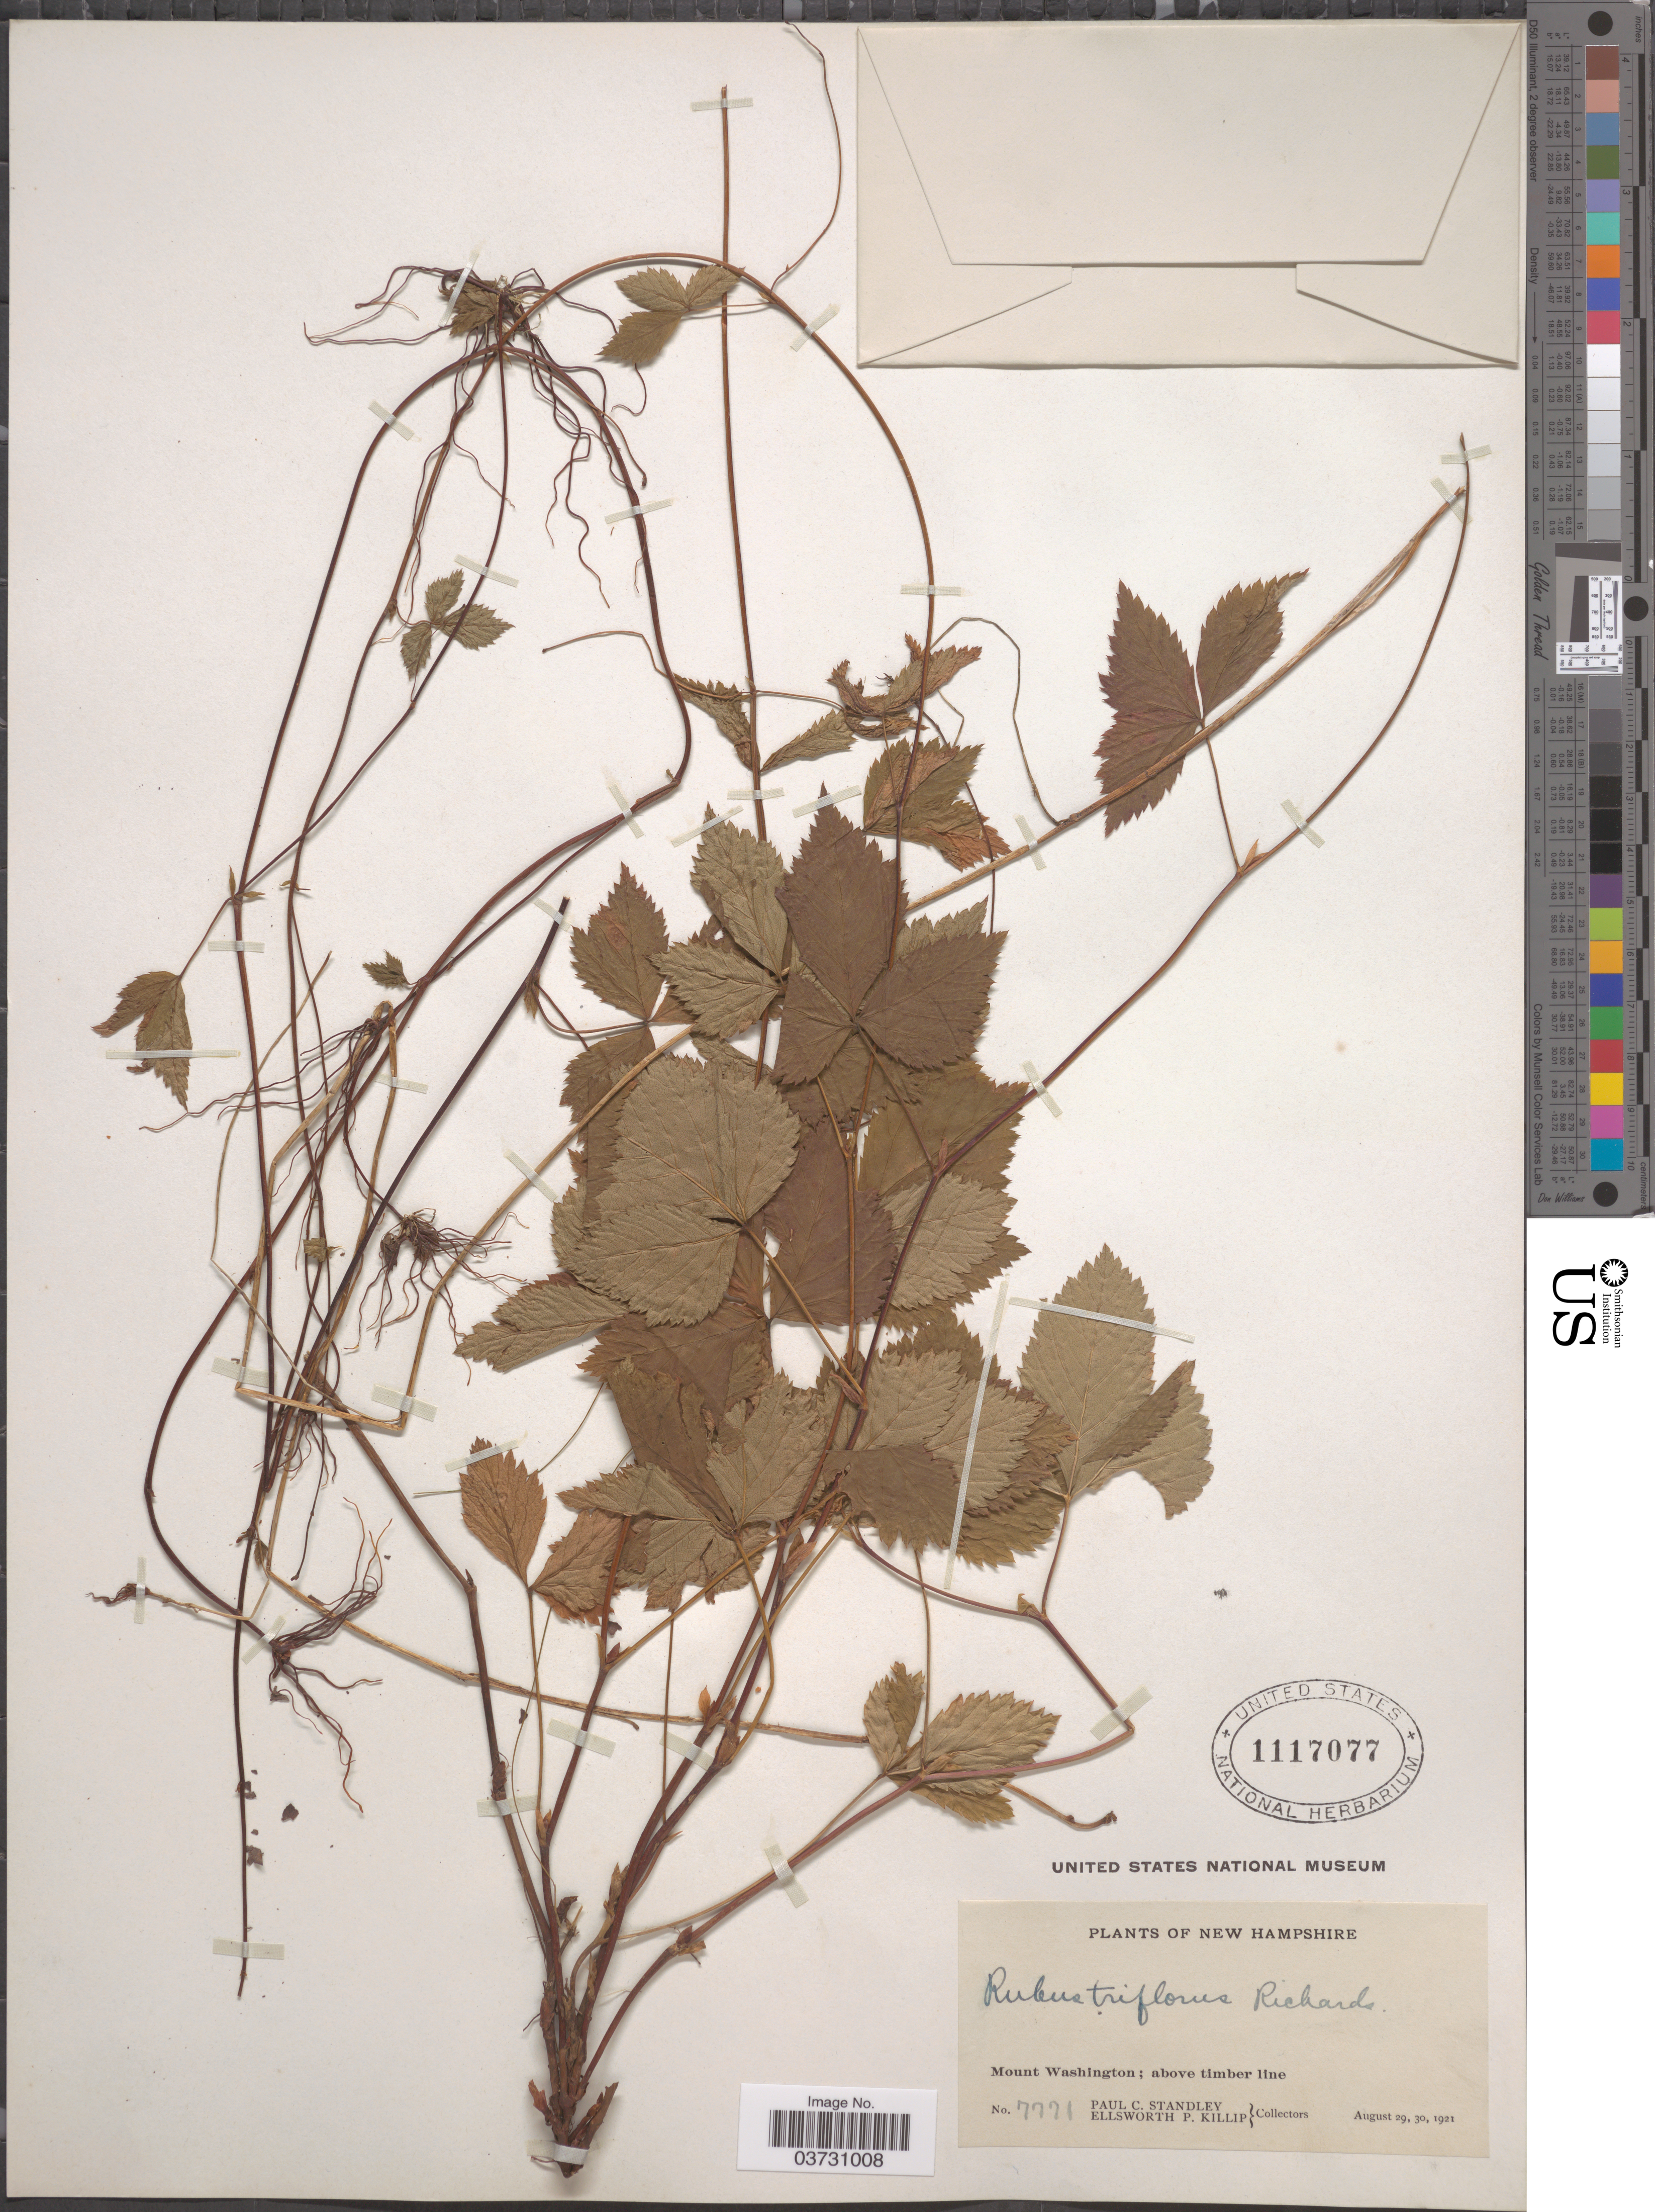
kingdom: Plantae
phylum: Tracheophyta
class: Magnoliopsida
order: Rosales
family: Rosaceae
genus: Rubus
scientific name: Rubus pubescens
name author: Raf.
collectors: P. C. Standley & E. P. Killip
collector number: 7771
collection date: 1921-08-29/1921-08-30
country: United States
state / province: New Hampshire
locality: Mount Washington; above timber line.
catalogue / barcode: US 1117077